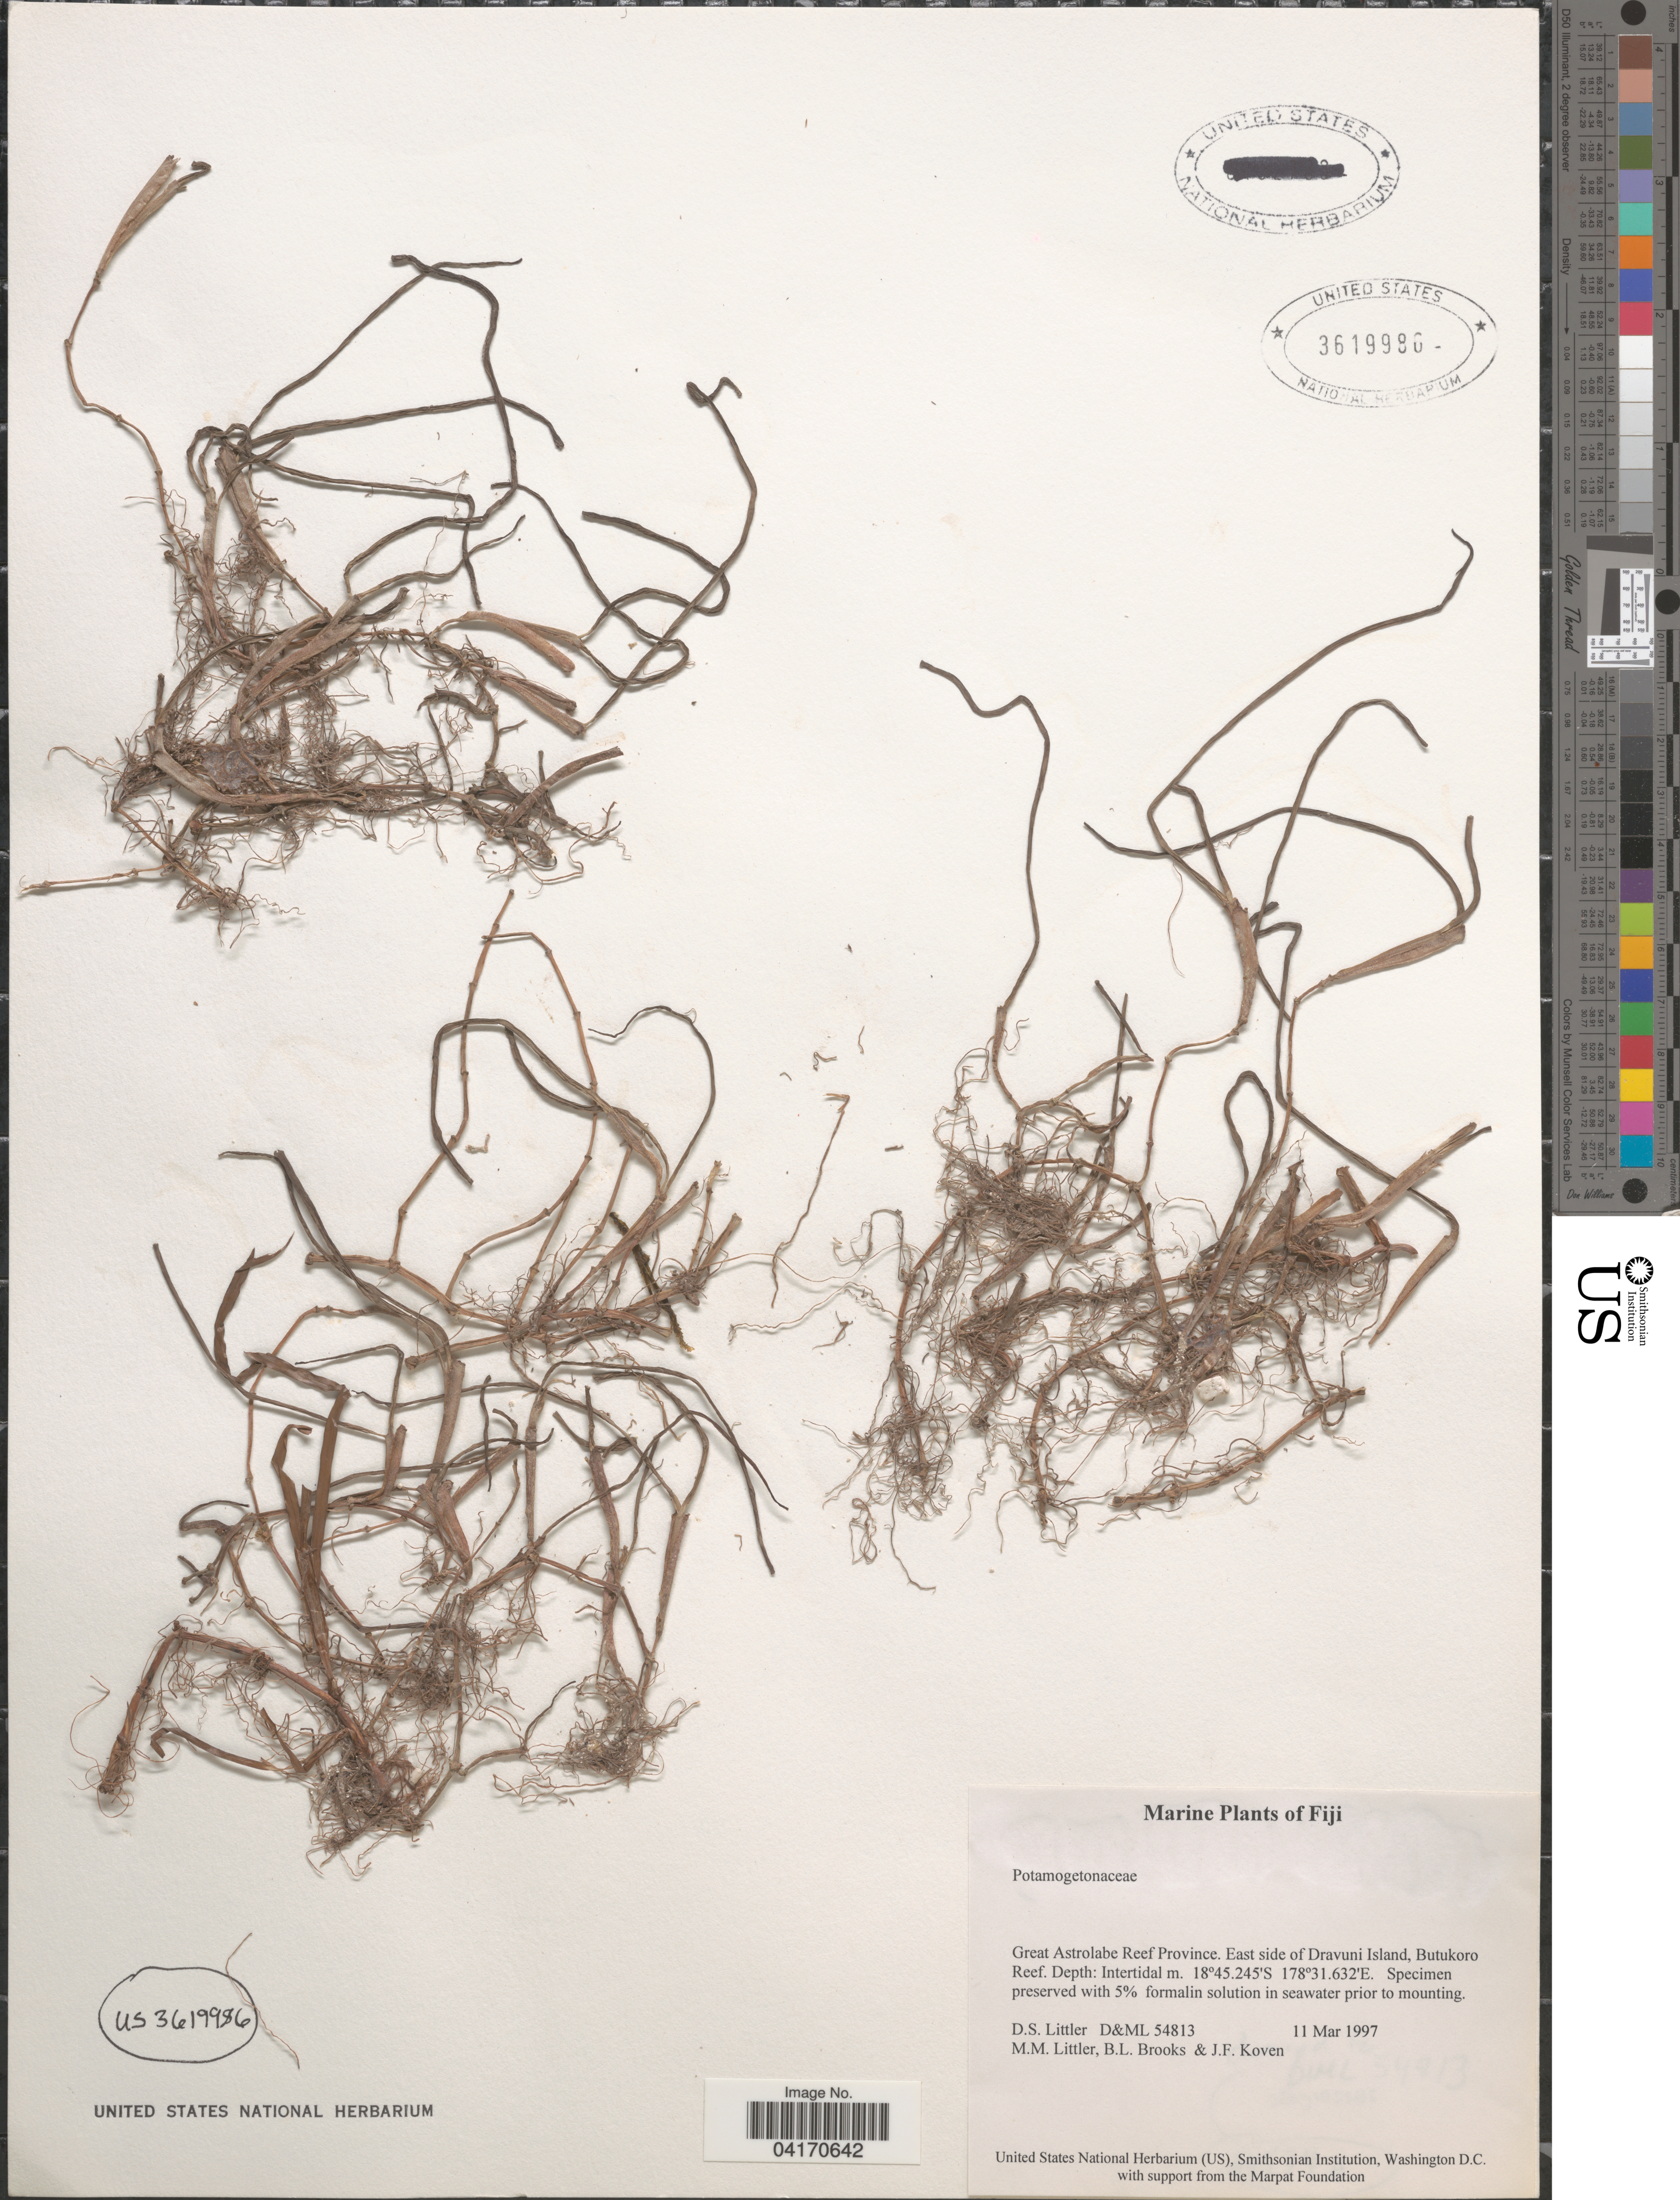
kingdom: Plantae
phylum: Tracheophyta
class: Liliopsida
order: Alismatales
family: Potamogetonaceae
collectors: D. S. Littler, B. Brooks & J. Koven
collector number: D&ML 54813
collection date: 1997-03-11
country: Fiji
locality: Great Astrolabe Reef Province. East side of Dravuni Island, Butukoro Reef.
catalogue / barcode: US 3619986